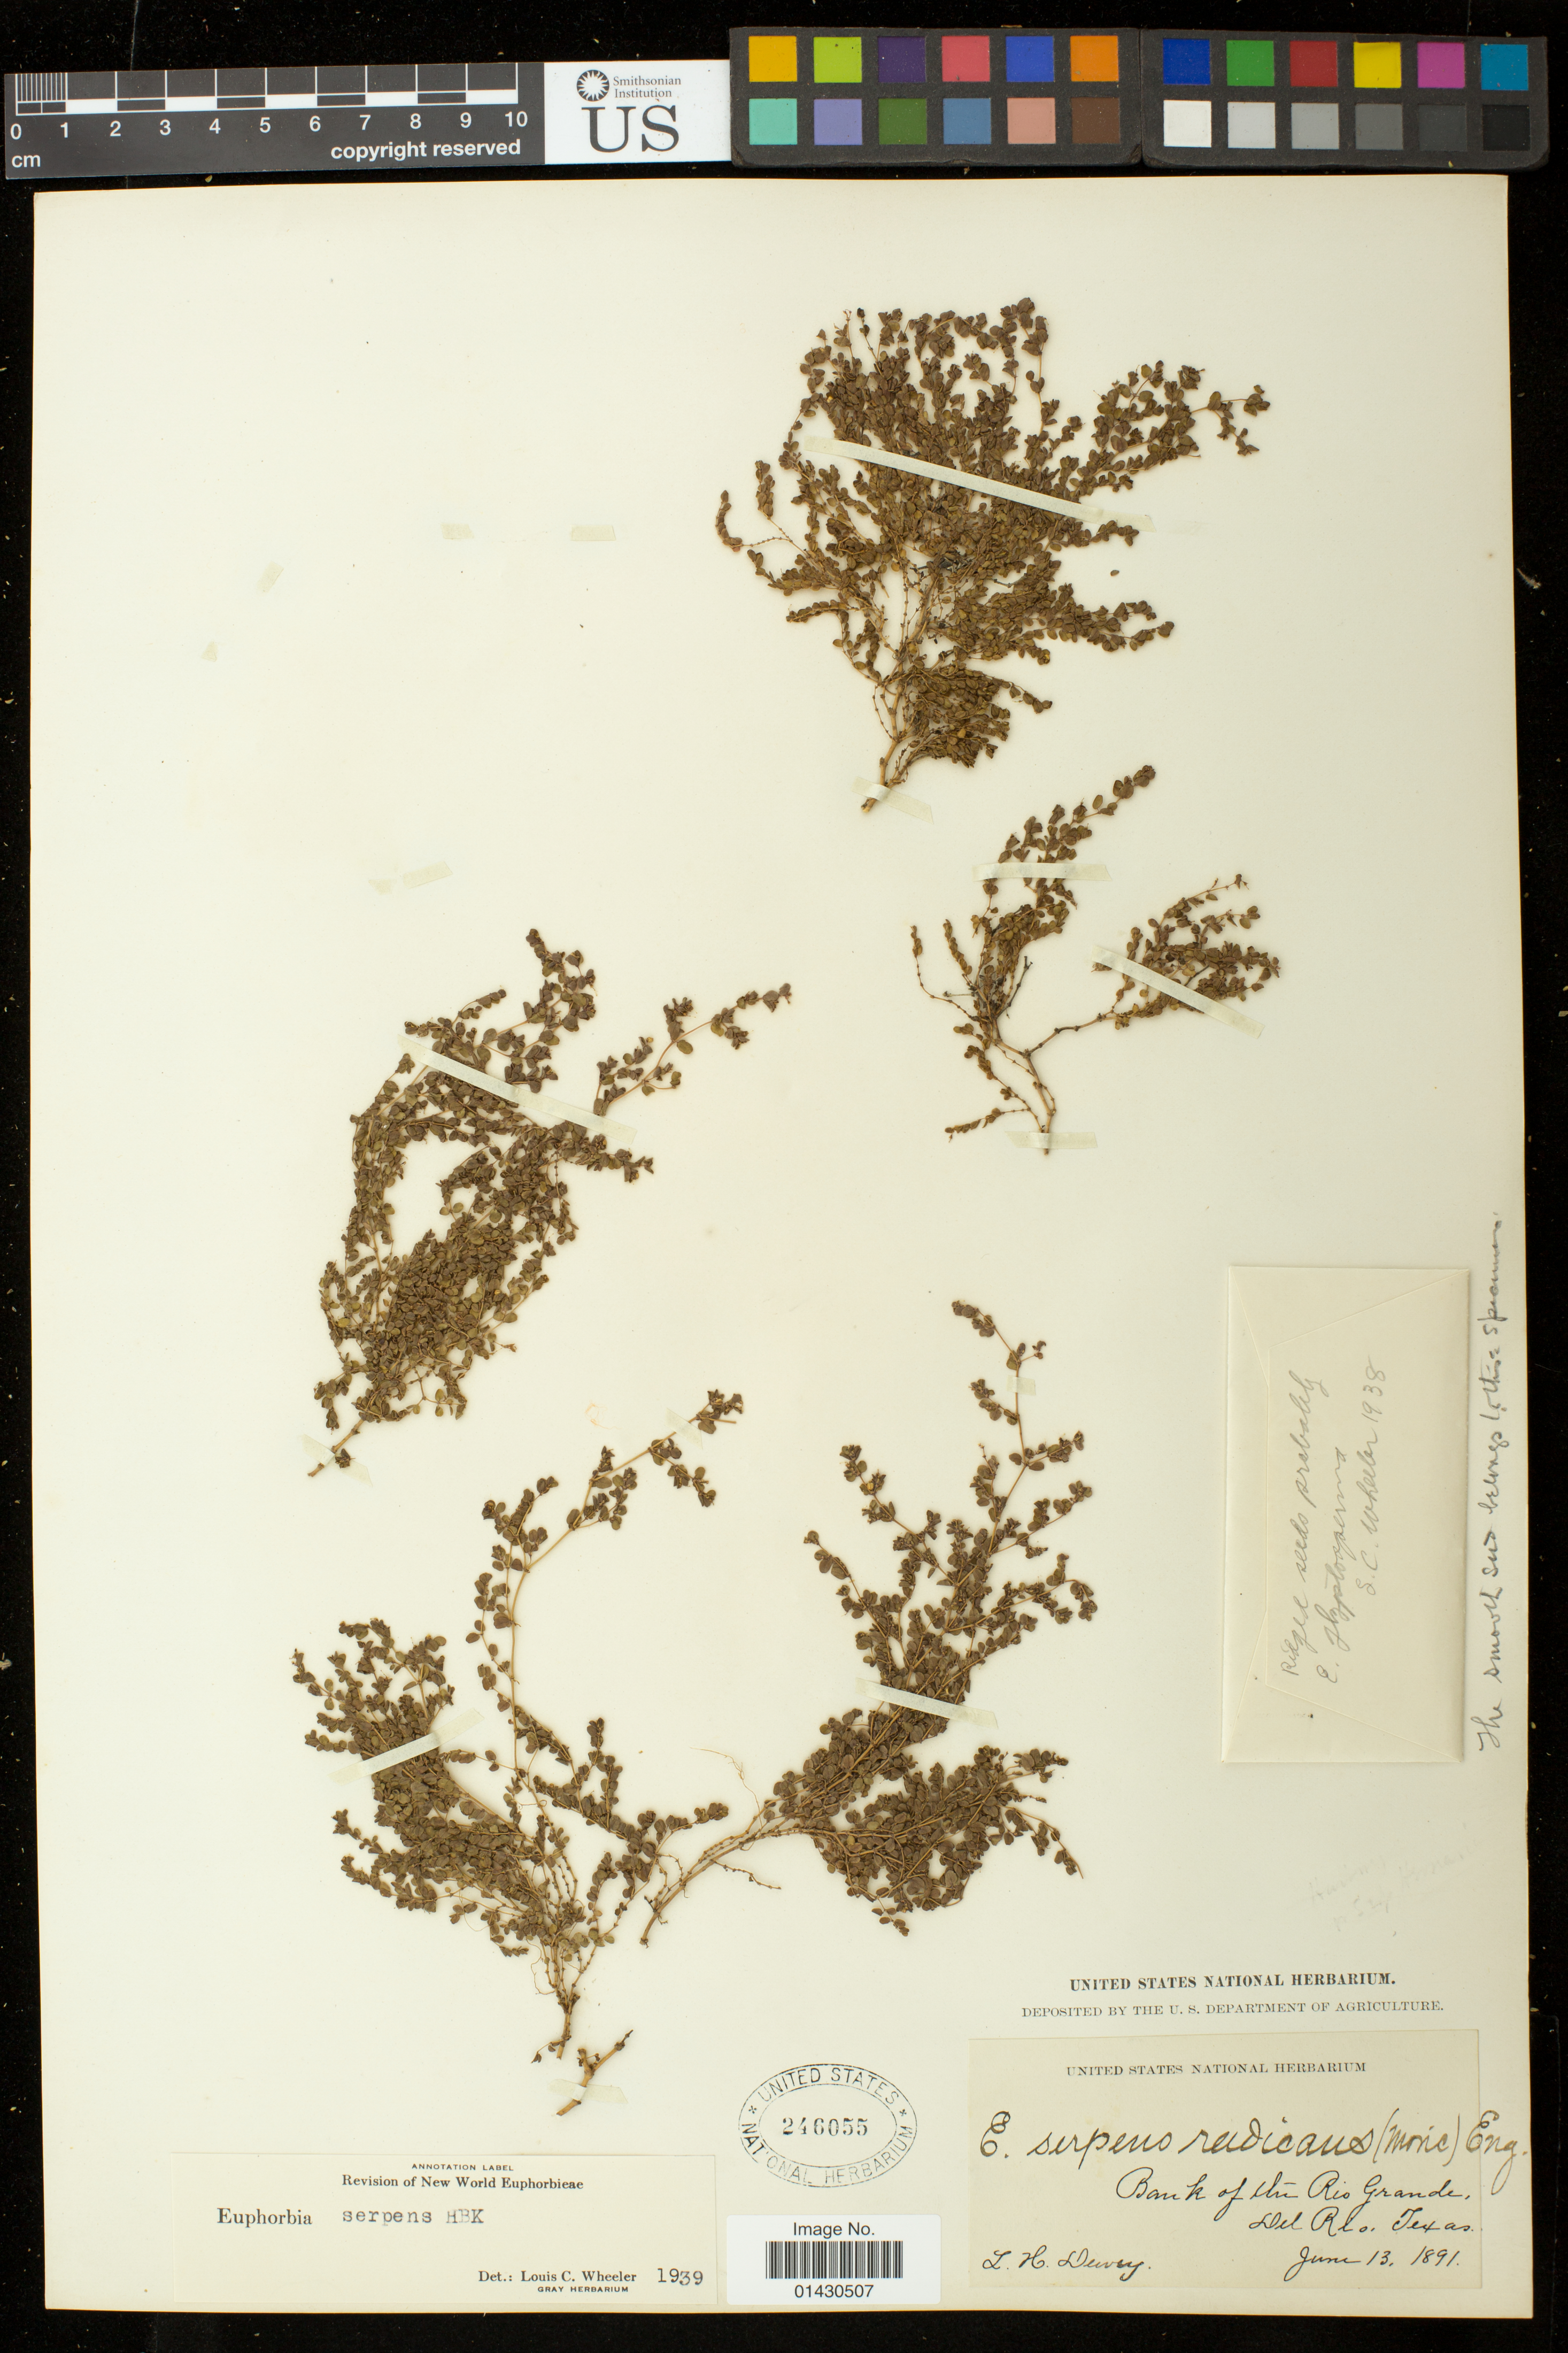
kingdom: Plantae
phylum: Tracheophyta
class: Magnoliopsida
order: Malpighiales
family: Euphorbiaceae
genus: Euphorbia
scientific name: Euphorbia serpens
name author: Kunth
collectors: L. H. Dewey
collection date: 1891-06-13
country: United States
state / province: Texas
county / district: Val Verde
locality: Bank of the Rio Grande, Del Rio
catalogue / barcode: US 246055